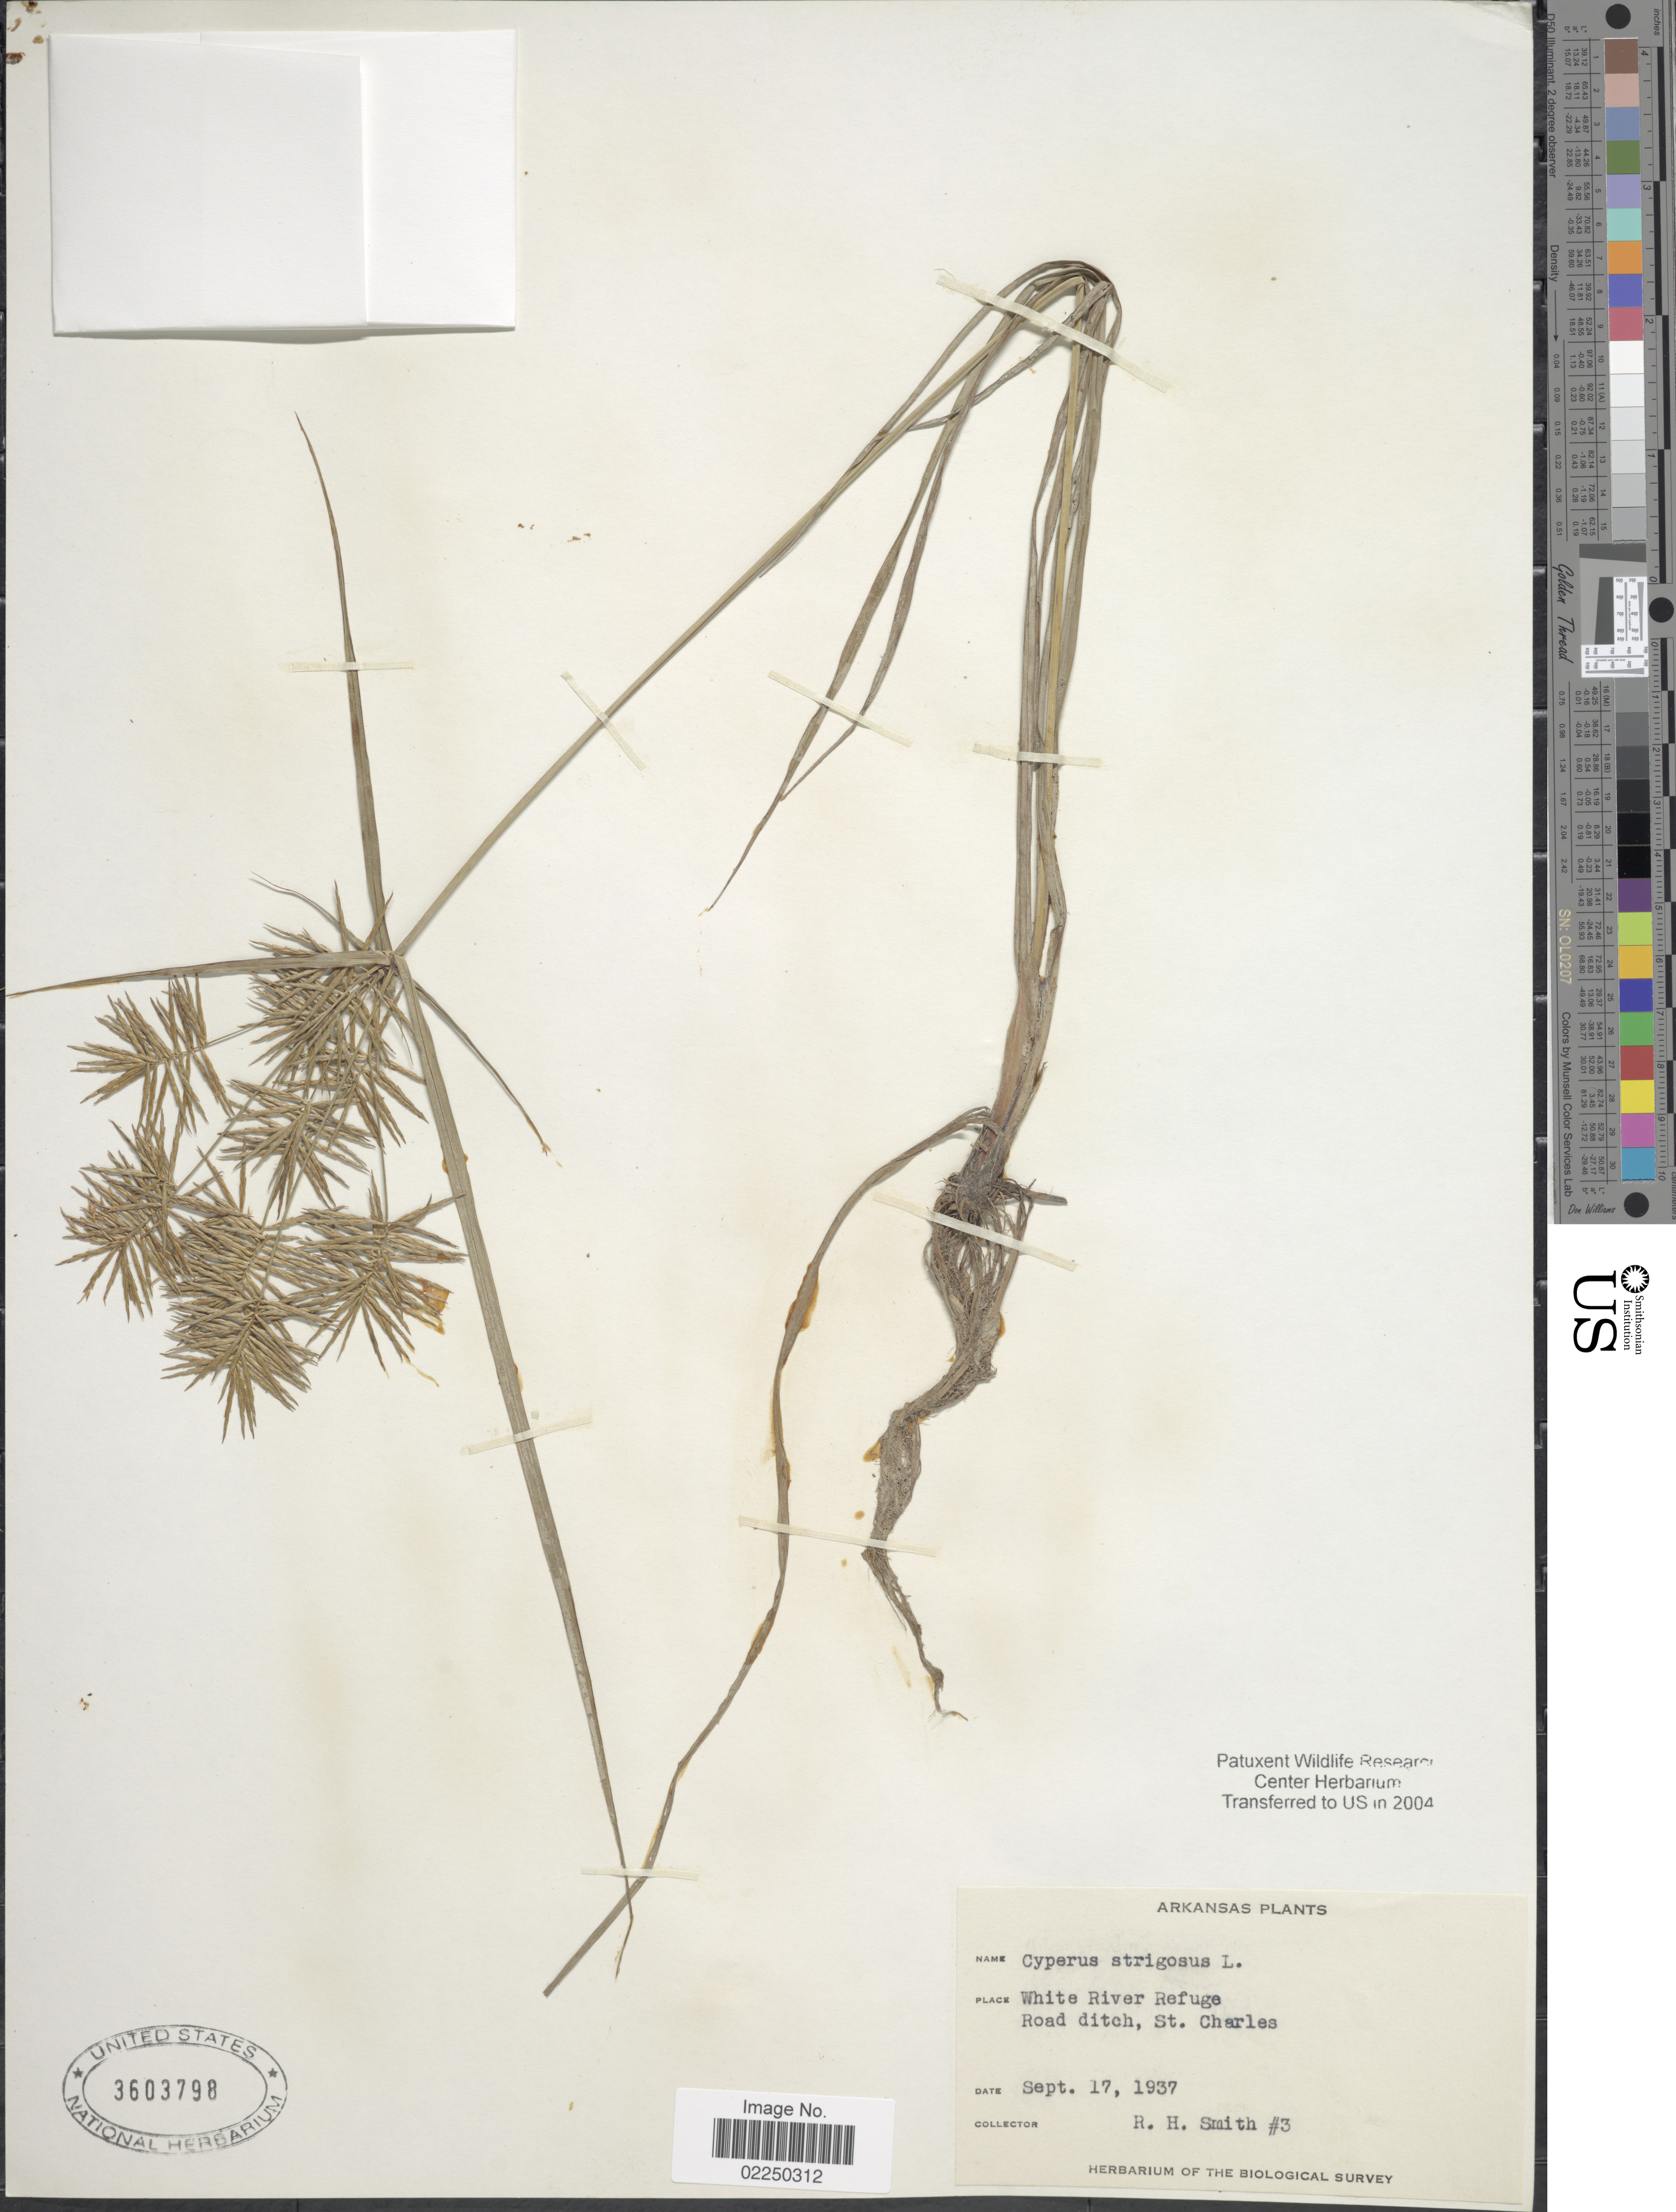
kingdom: Plantae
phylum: Tracheophyta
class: Liliopsida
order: Poales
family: Cyperaceae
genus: Cyperus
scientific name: Cyperus strigosus L.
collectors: R. H. Smith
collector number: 3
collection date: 1937-09-17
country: United States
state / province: Arkansas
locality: White River Refuge, road ditch, St. Charles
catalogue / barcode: US 3603798